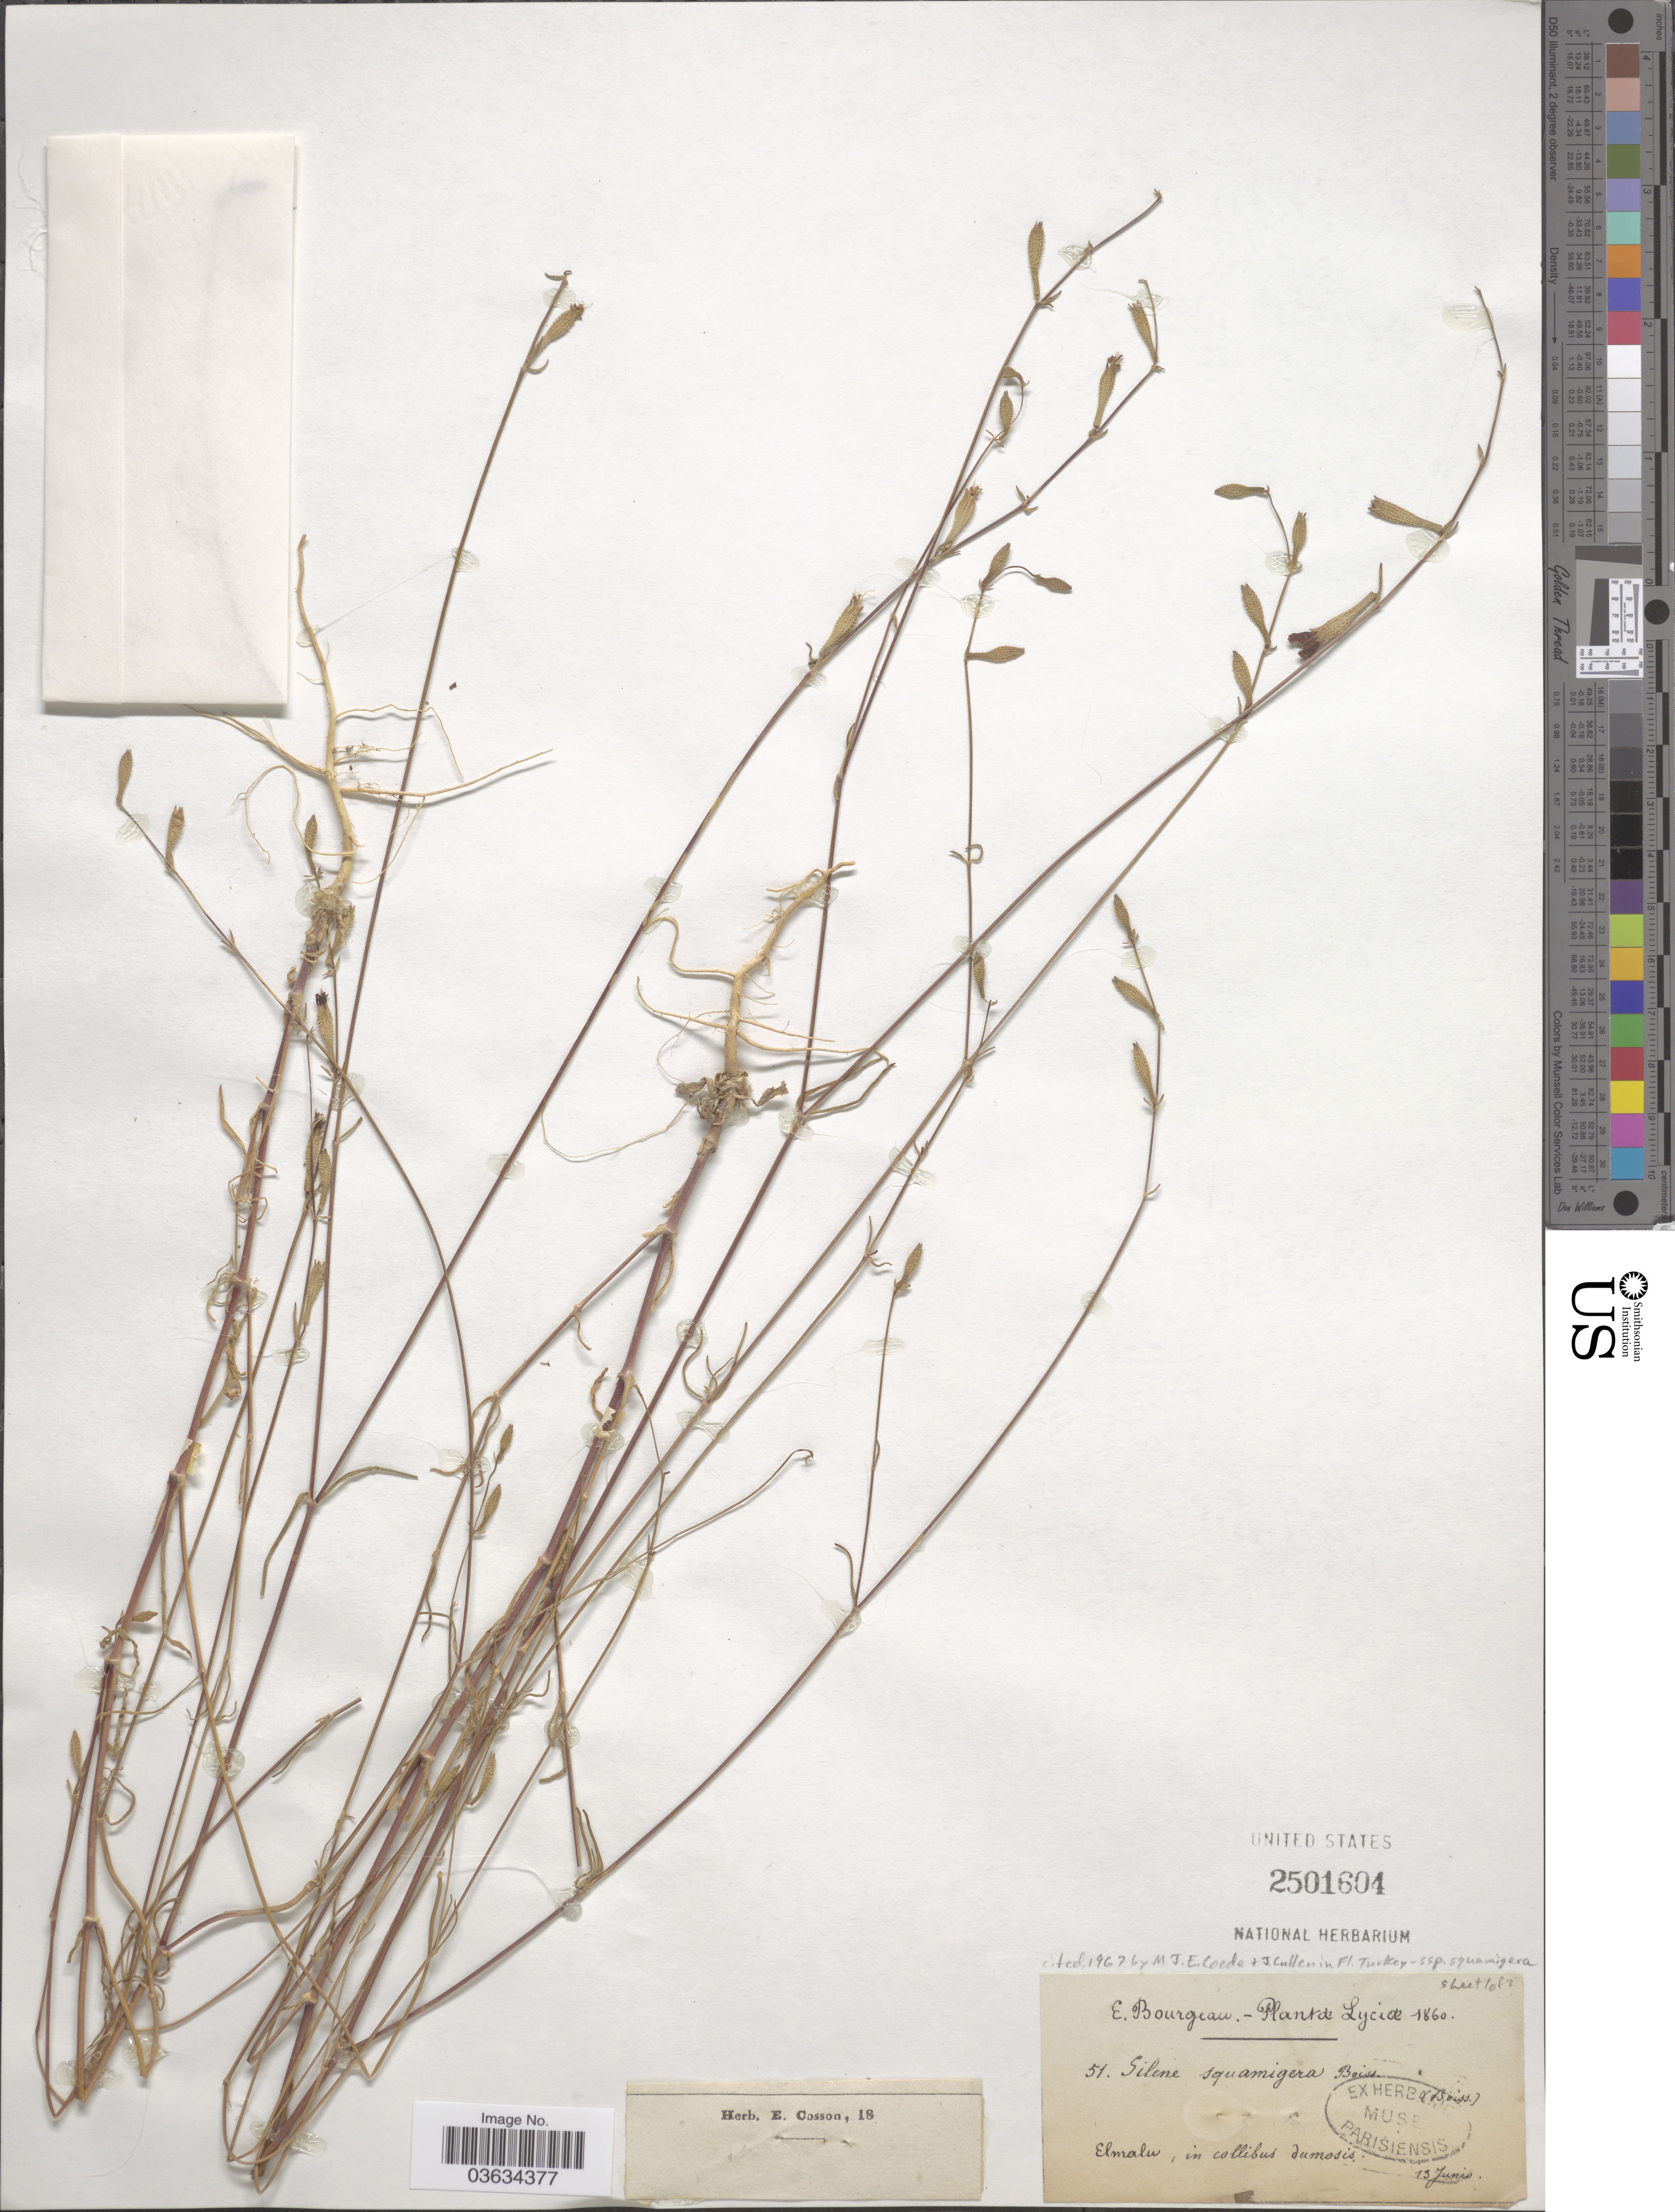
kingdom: Plantae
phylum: Tracheophyta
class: Magnoliopsida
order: Caryophyllales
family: Caryophyllaceae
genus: Silene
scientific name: Silene squamigera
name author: Boiss.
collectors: E. Bourgeau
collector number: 51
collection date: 1860-06-13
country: Turkey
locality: Lyciæ. Elmalu, in collibus dumosis.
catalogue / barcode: US 2501604